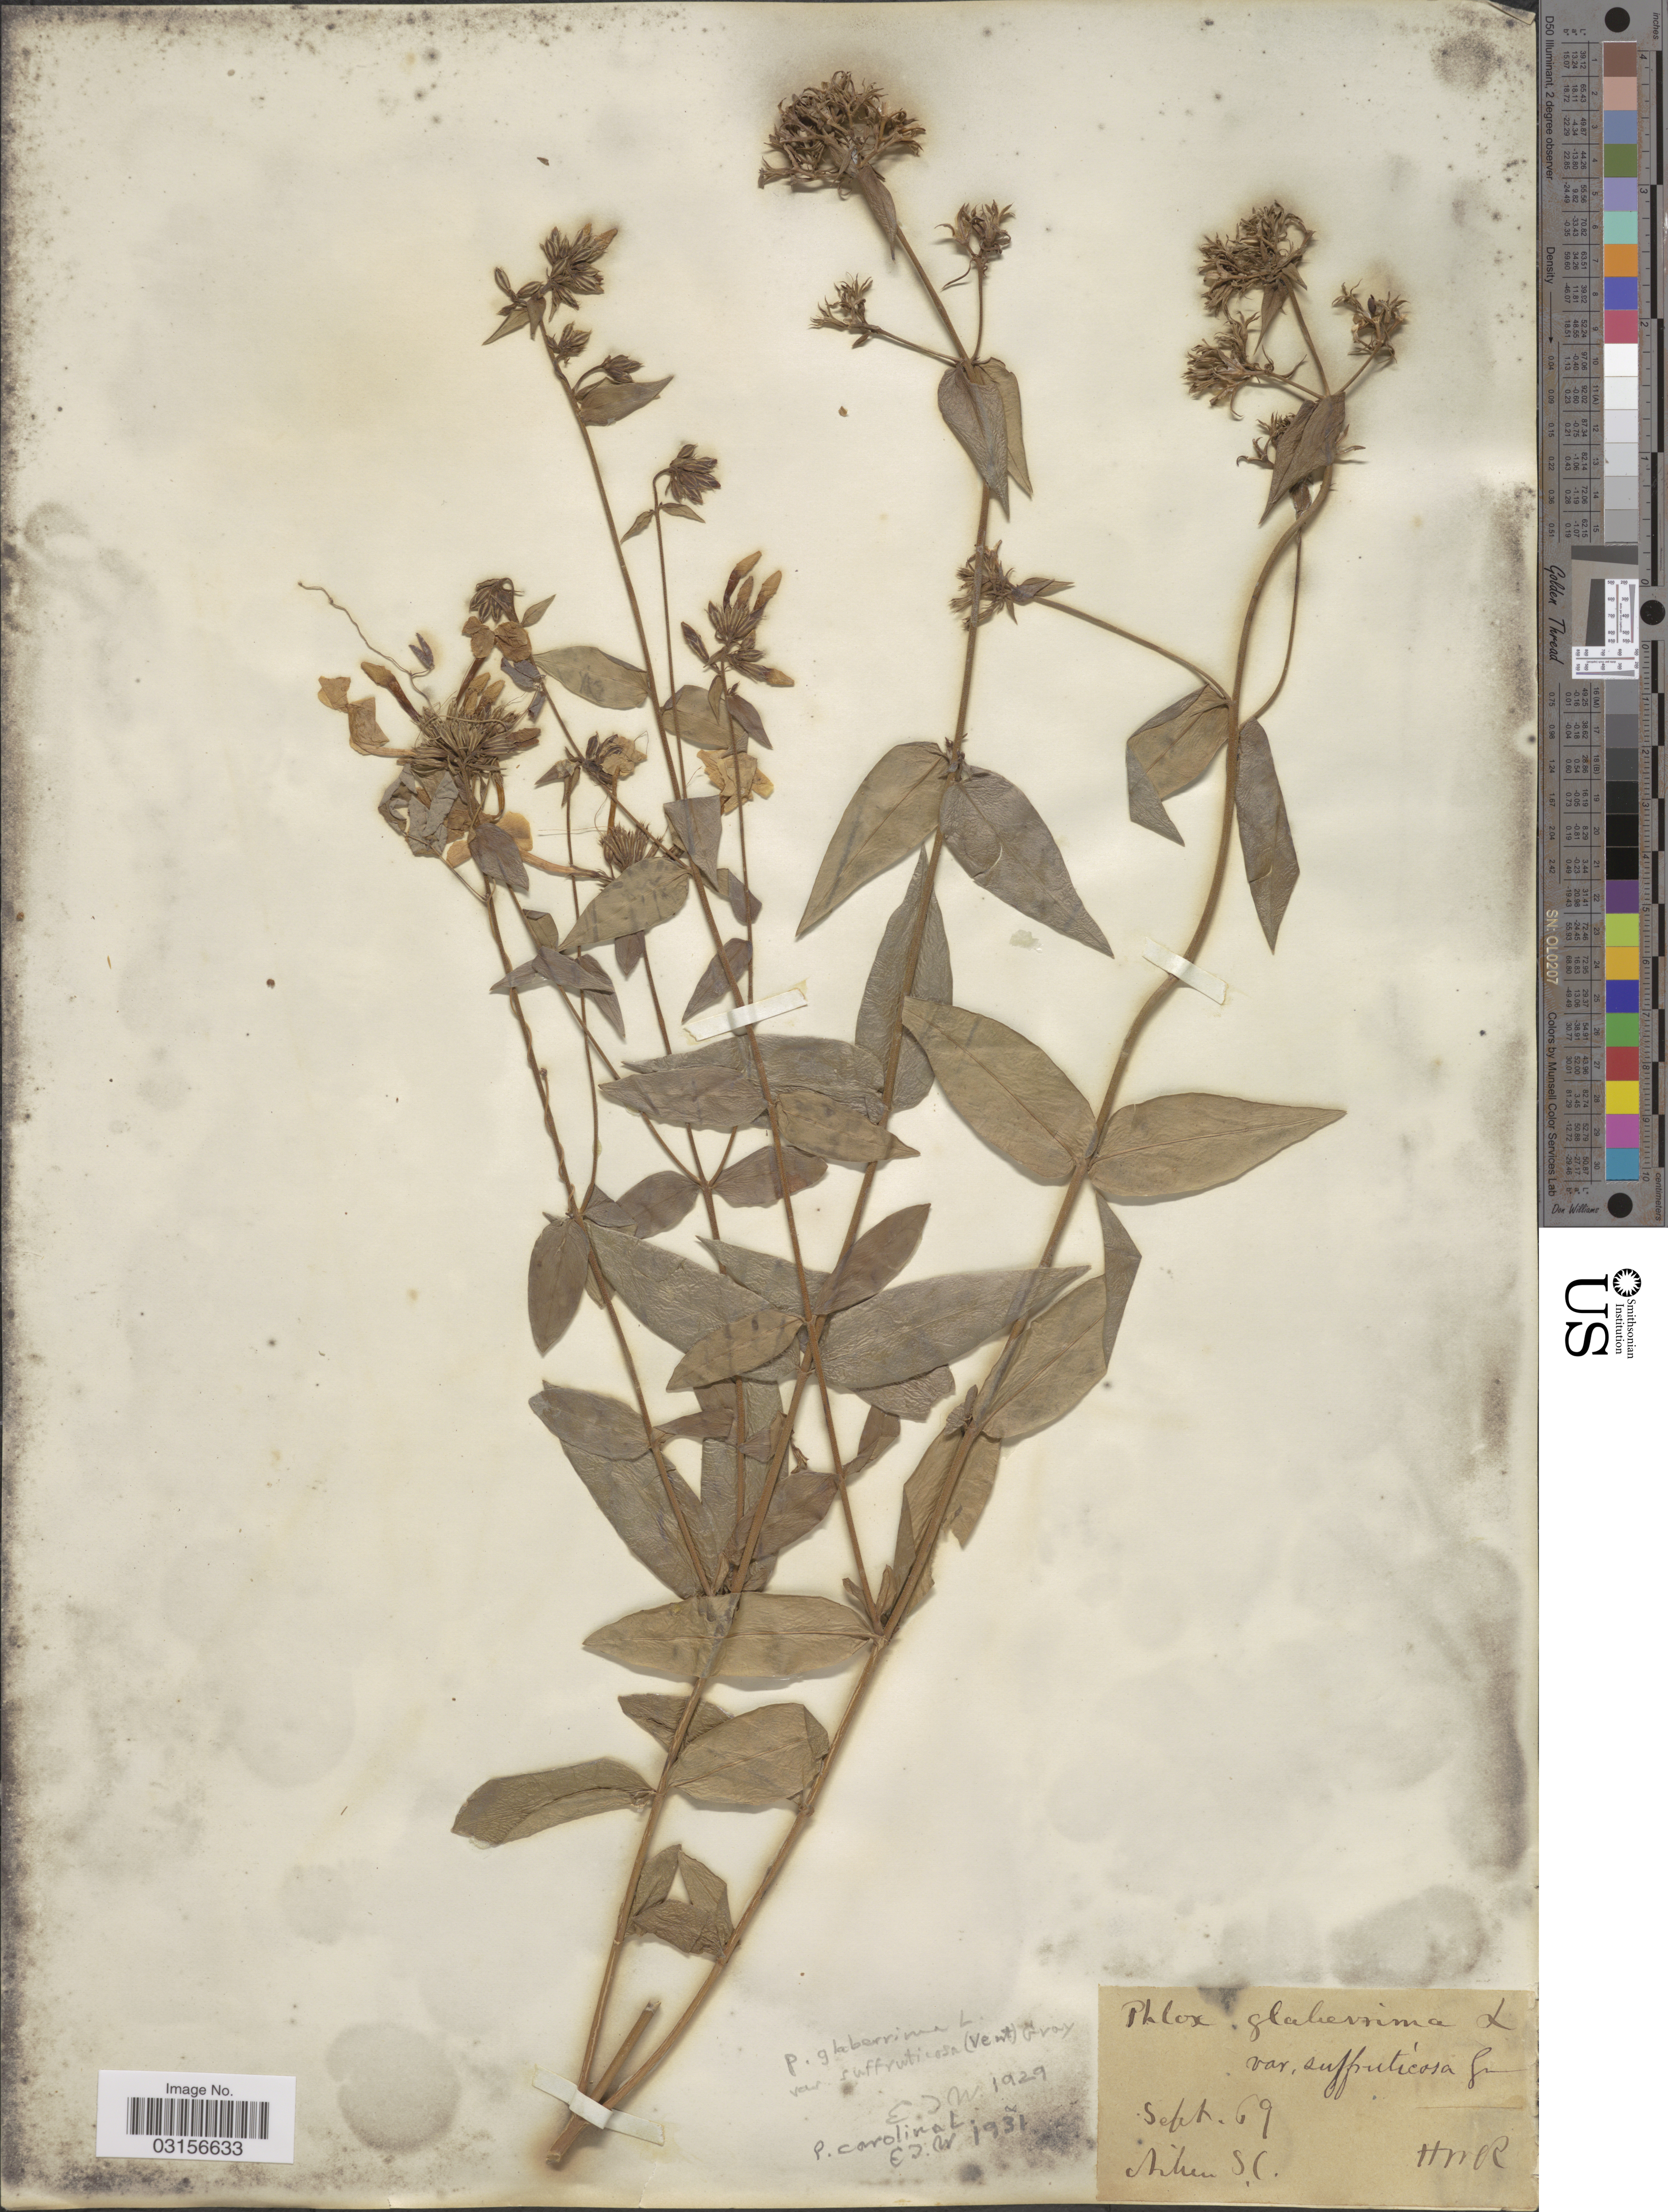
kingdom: Plantae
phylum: Tracheophyta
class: Magnoliopsida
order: Ericales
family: Polemoniaceae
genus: Phlox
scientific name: Phlox carolina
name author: L.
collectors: H. W. R.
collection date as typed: Transcribed d/m/y: /9/69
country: United States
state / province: South Carolina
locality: Aiken, S. C.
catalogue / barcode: US 103145